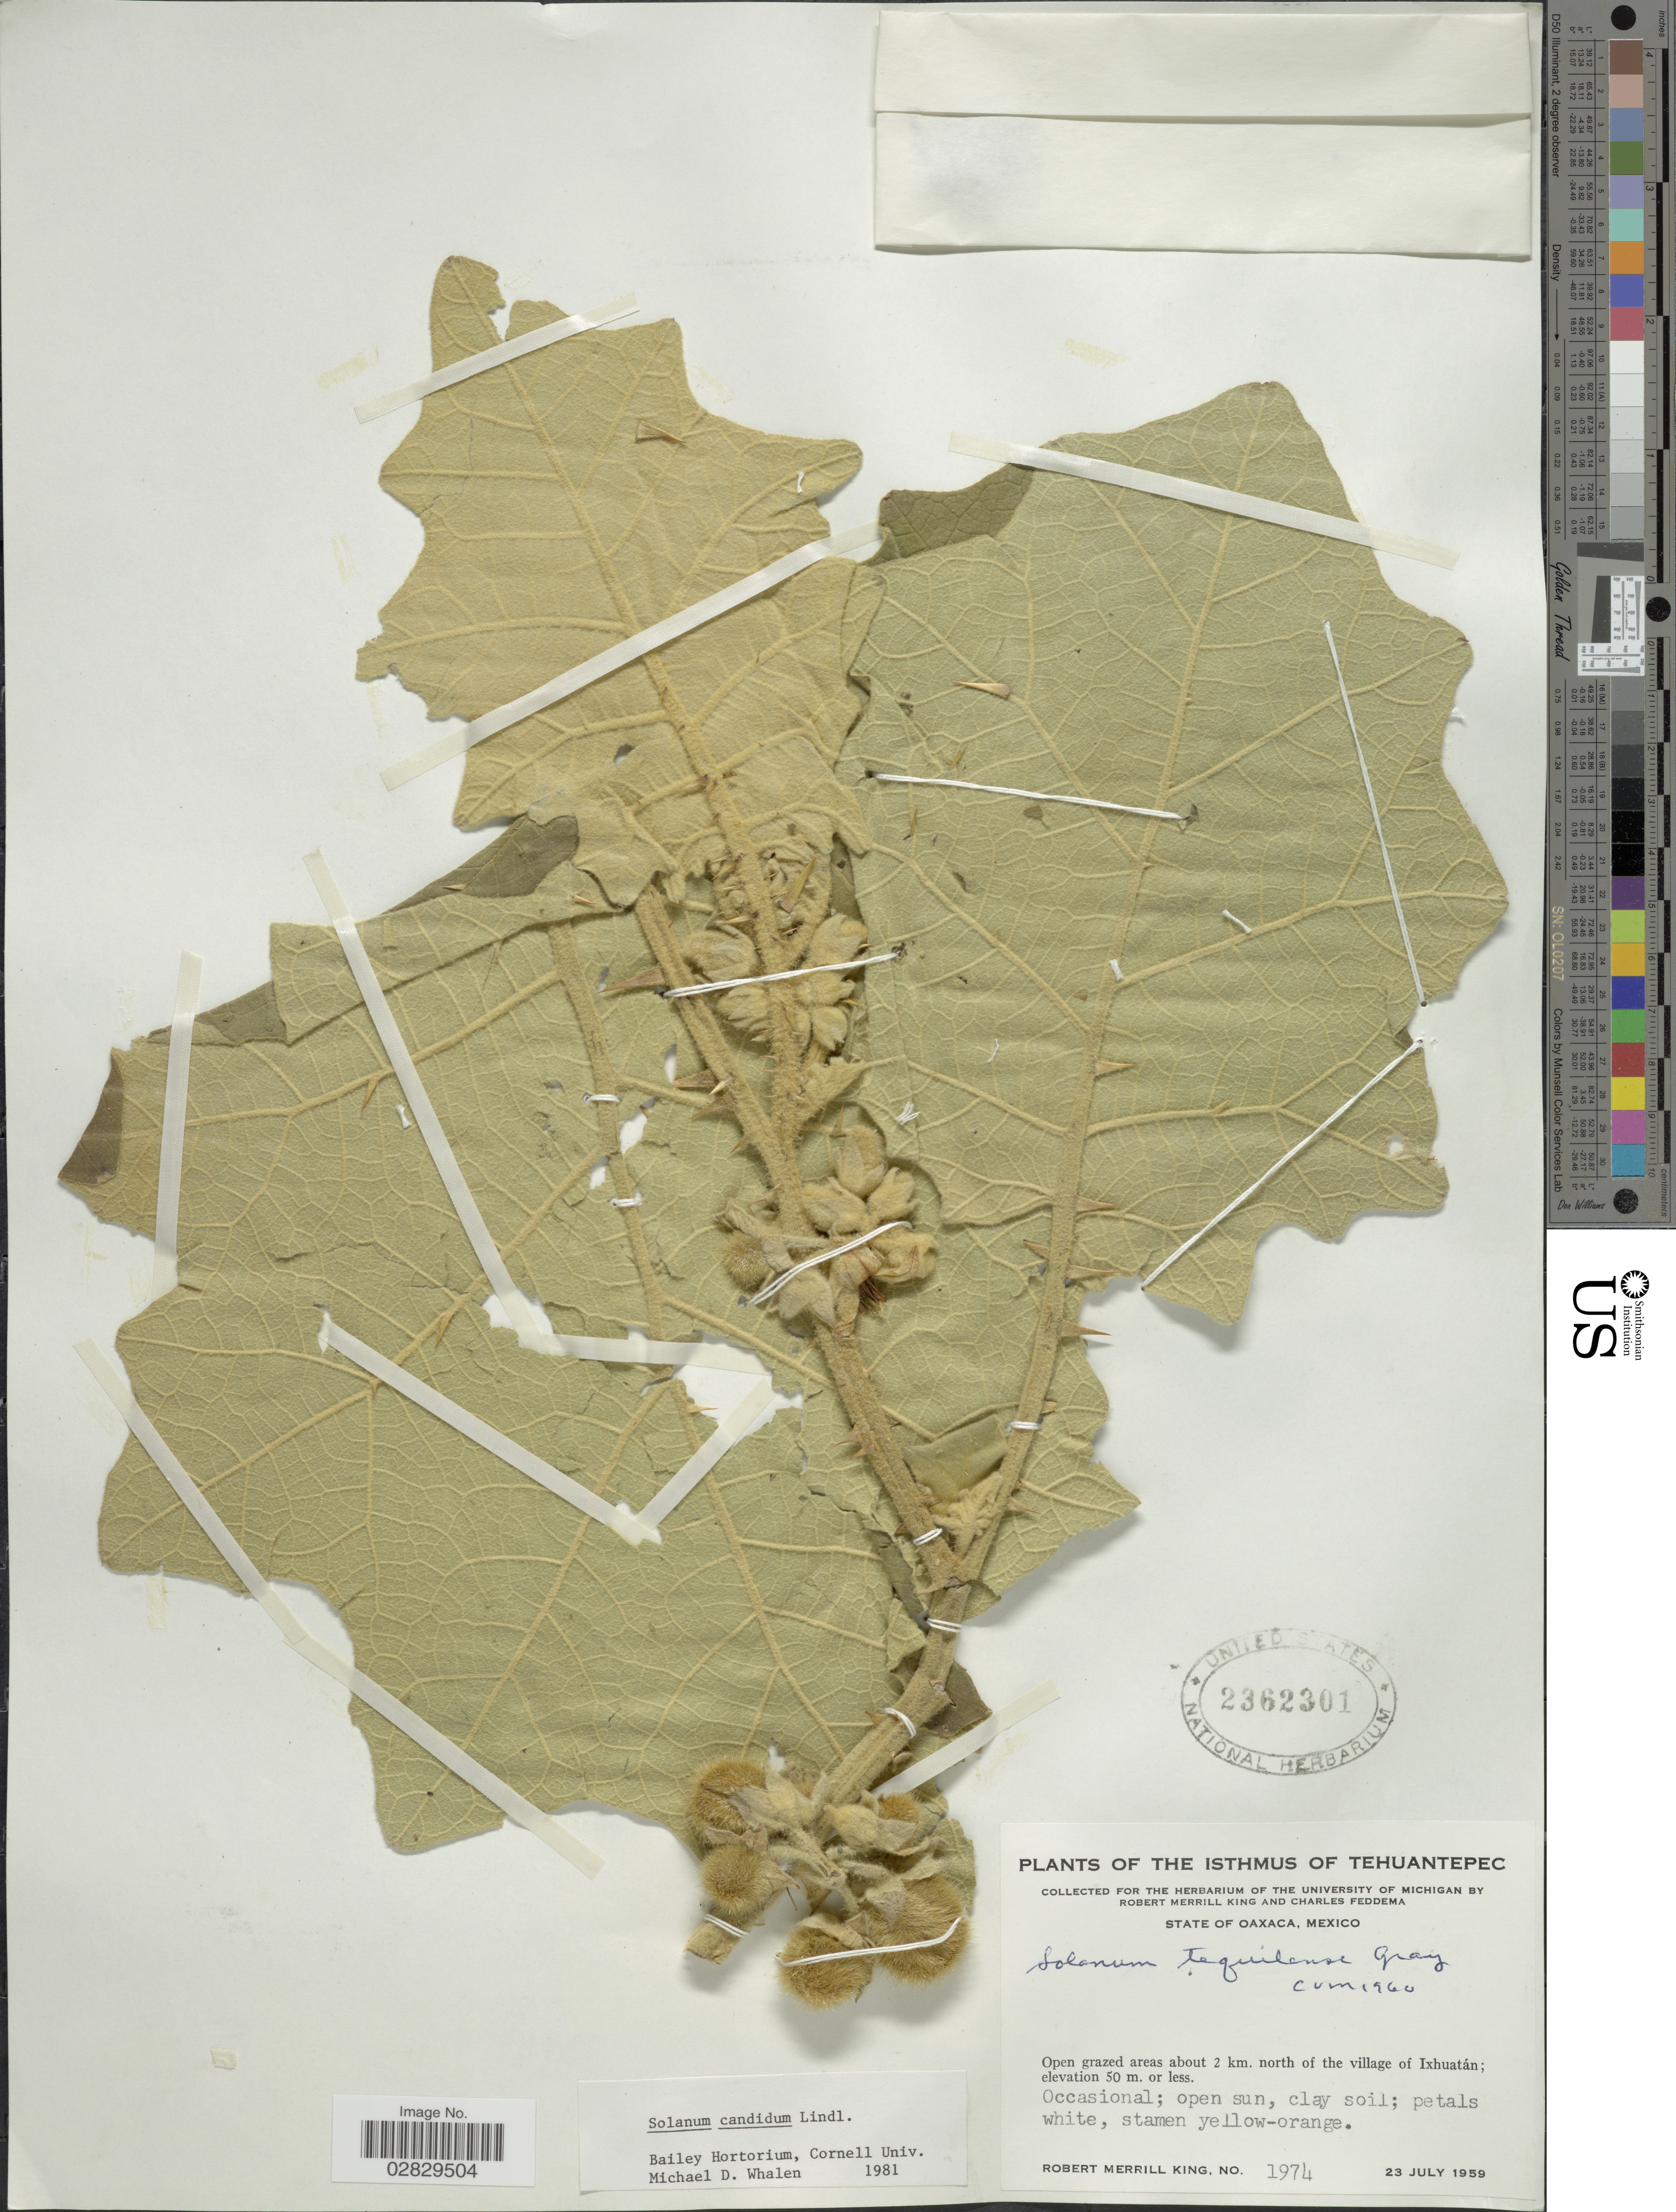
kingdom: Plantae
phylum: Tracheophyta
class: Magnoliopsida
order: Solanales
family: Solanaceae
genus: Solanum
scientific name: Solanum candidum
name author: Lindl.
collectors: R. M. King & C. Feddema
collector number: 1974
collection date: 1959-07-23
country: Mexico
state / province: Oaxaca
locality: The Isthmus of Tehuantepec. Open grazed areas about 2 km. north of the village of Ixhuatán.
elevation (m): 50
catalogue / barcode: US 2362301